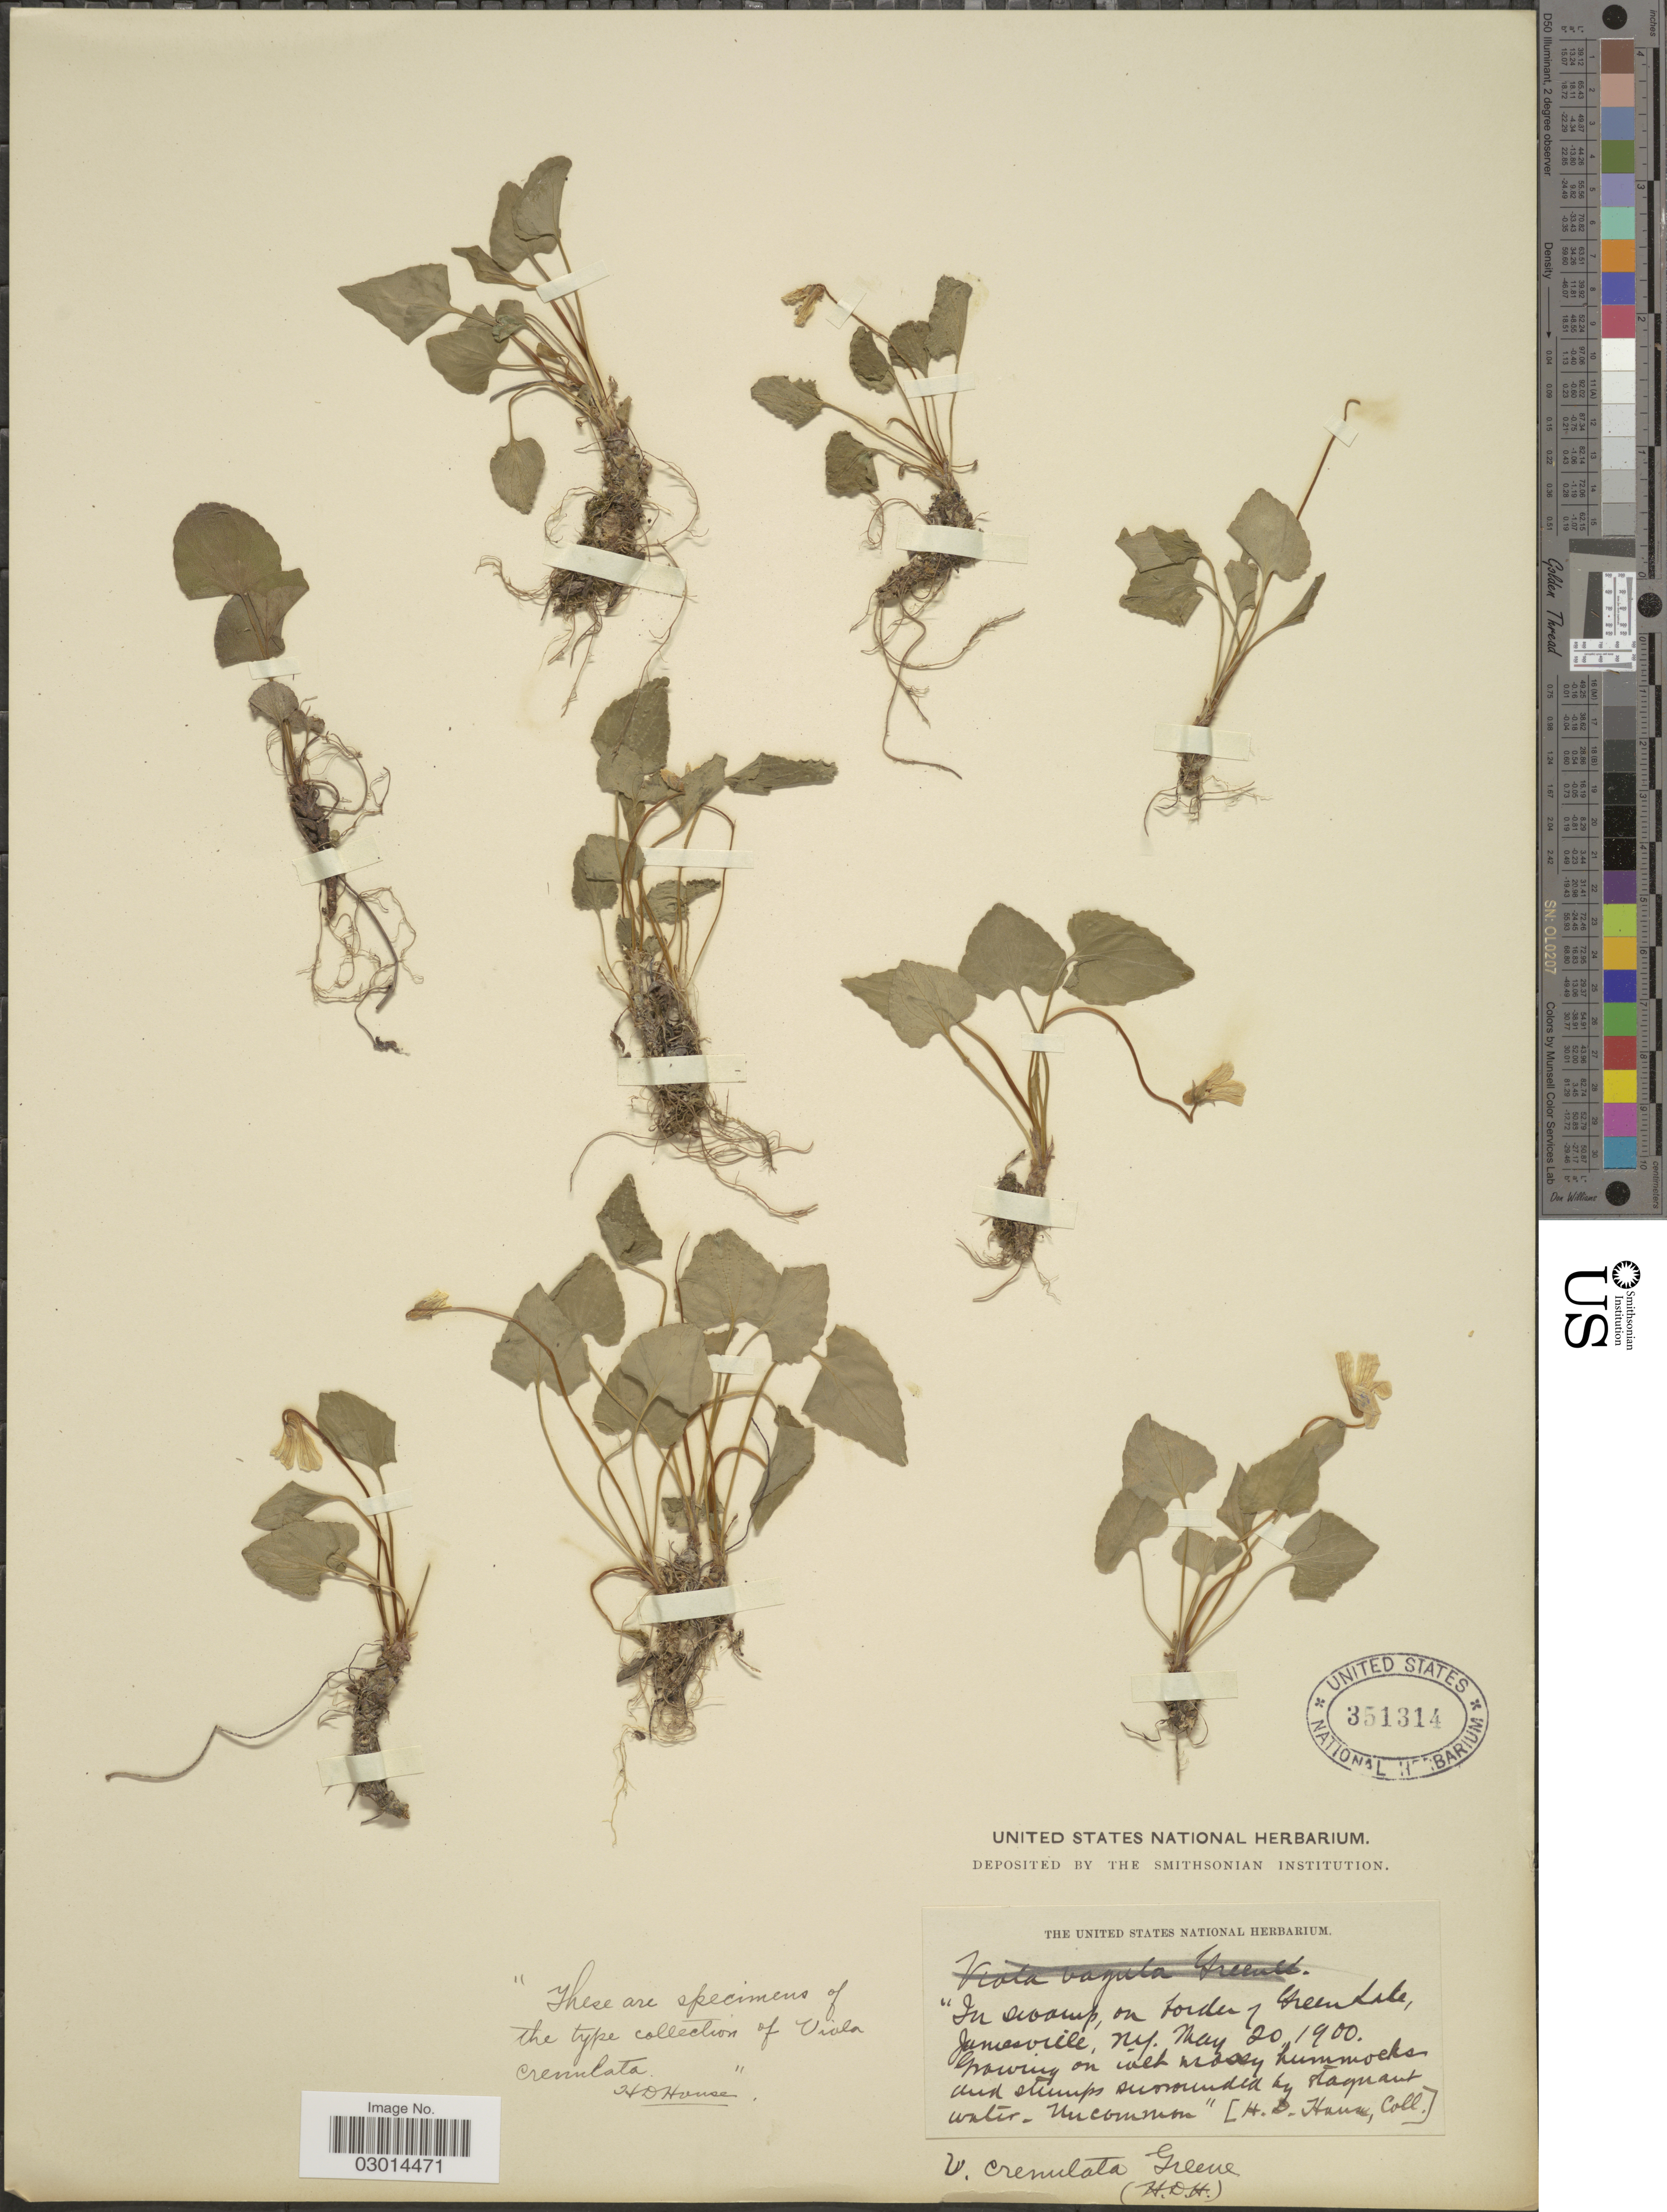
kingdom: Plantae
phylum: Tracheophyta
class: Magnoliopsida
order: Malpighiales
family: Violaceae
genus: Viola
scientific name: Viola crenulata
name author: Greene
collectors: H. Hause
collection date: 1900-05-20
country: United States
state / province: New York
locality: In swamp, on border y GreenLake, Jamesville.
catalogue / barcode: US 351314